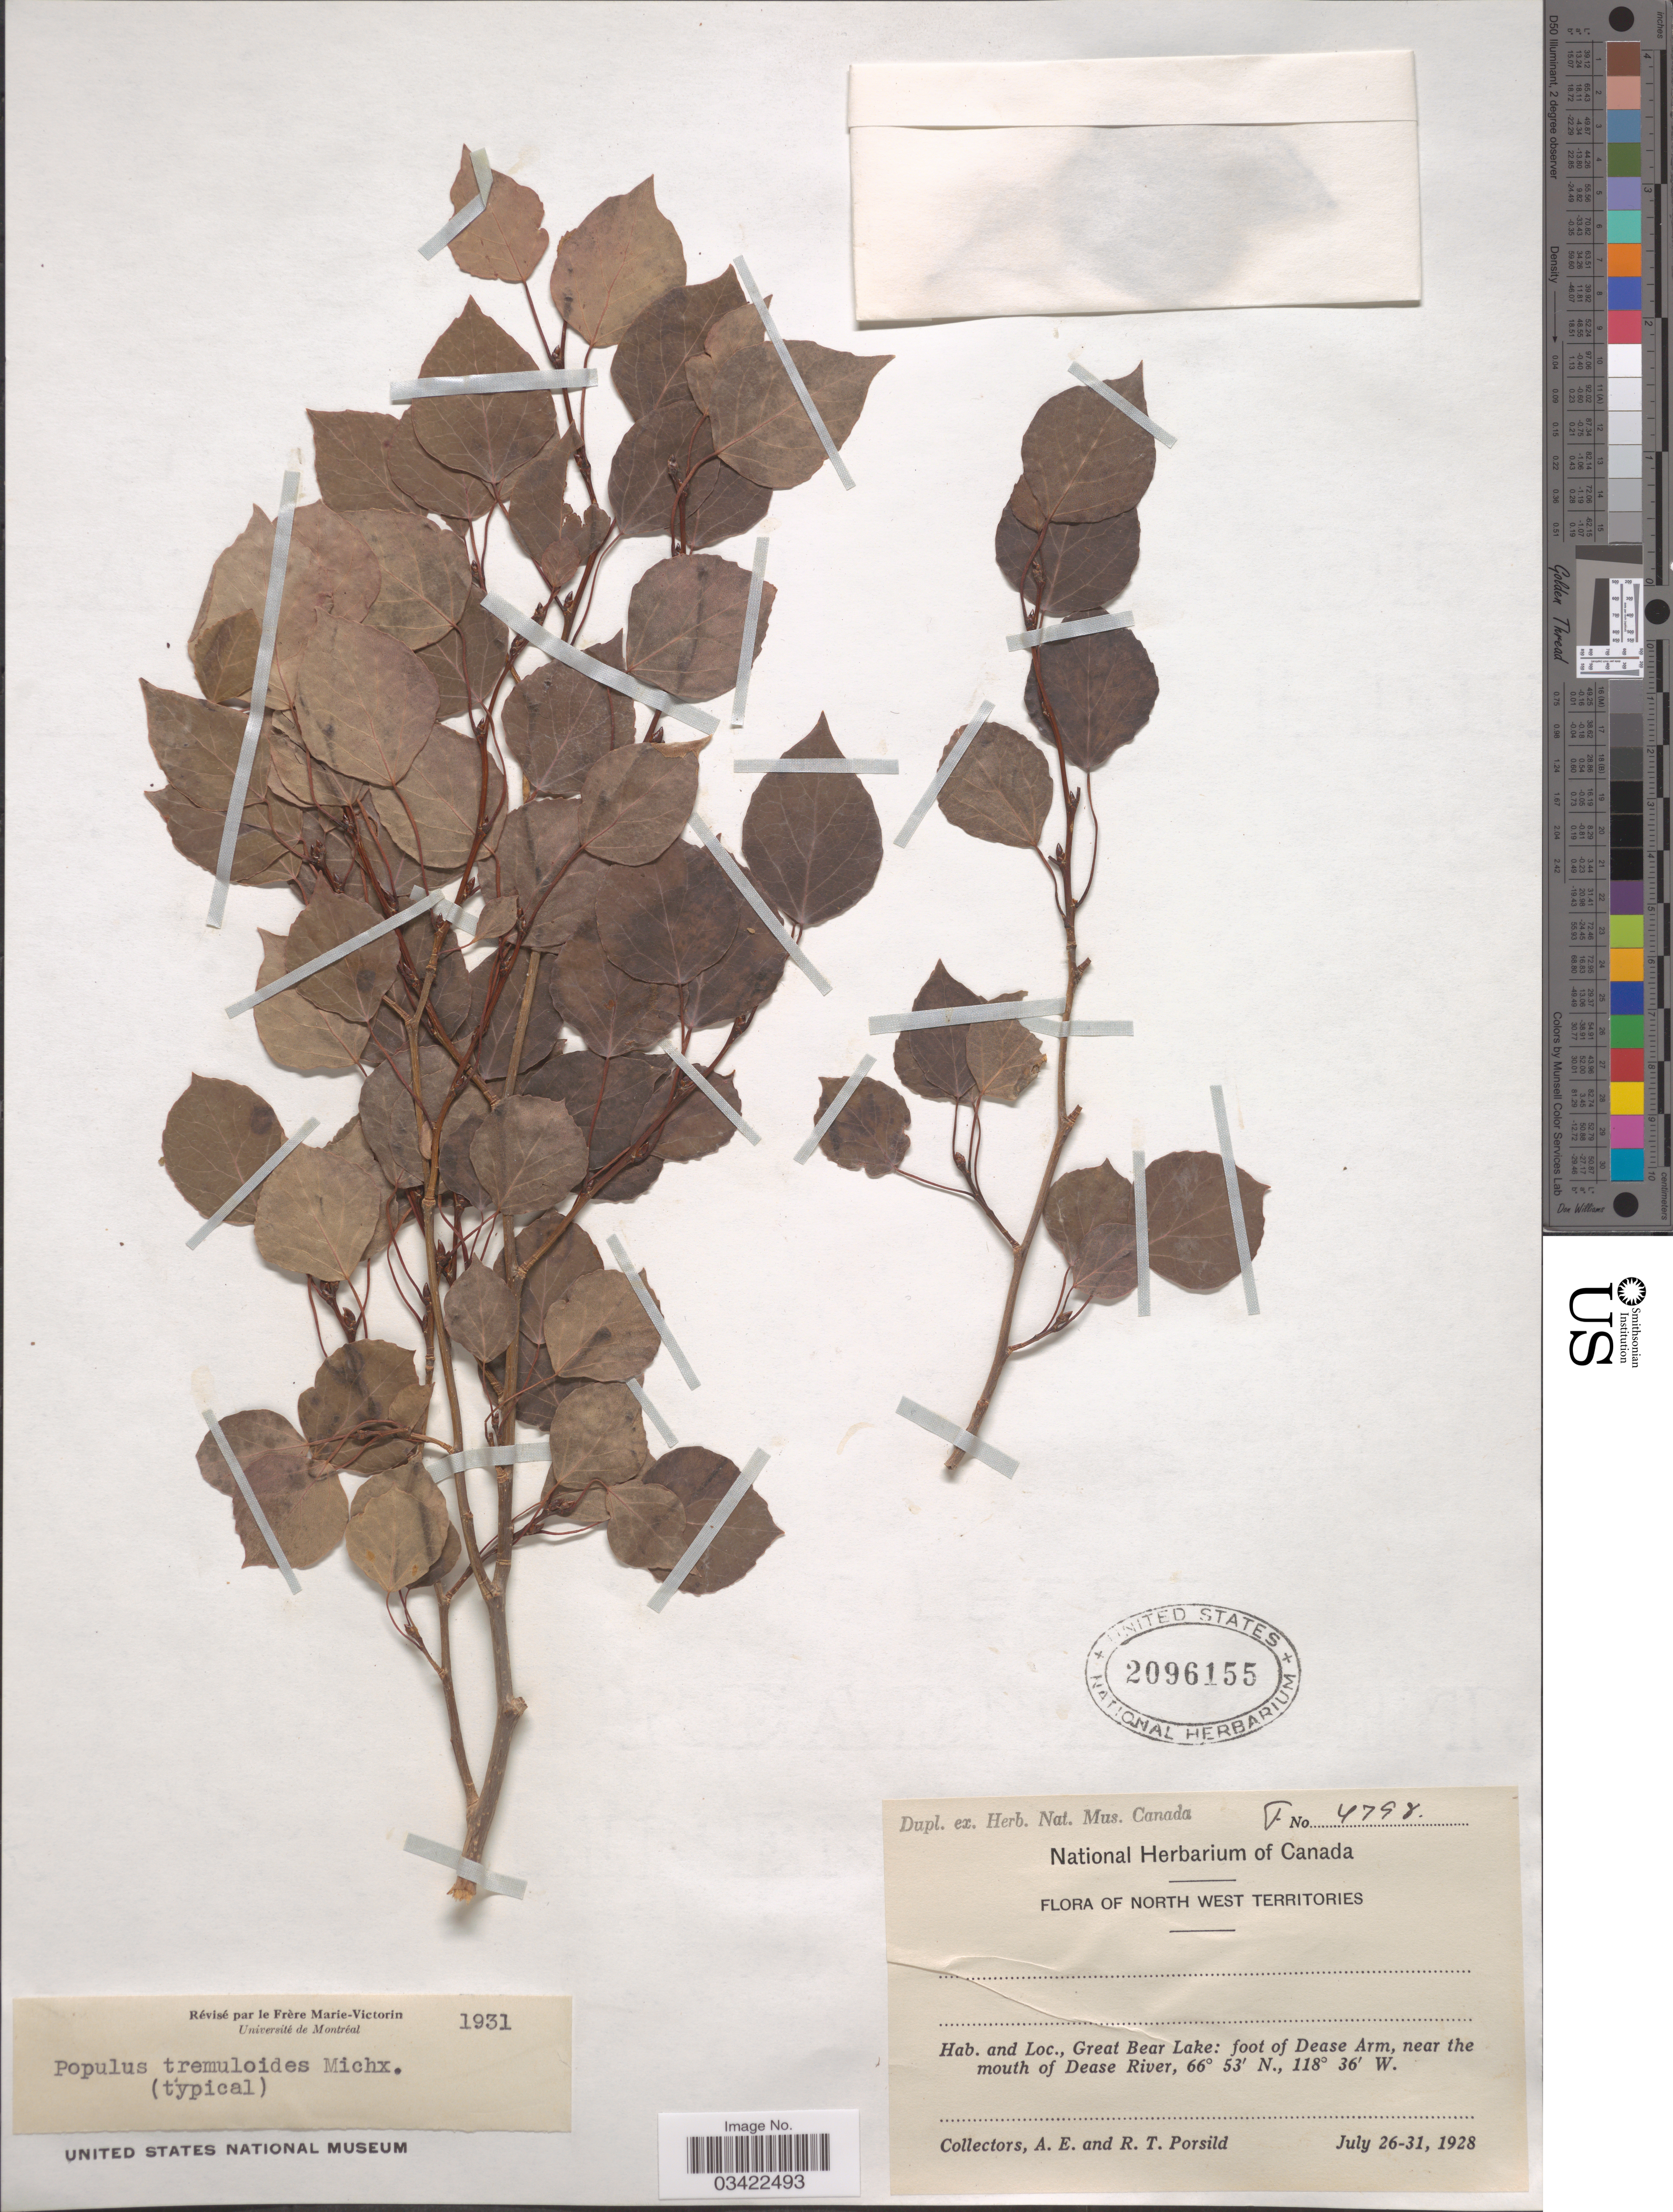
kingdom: Plantae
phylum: Tracheophyta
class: Magnoliopsida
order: Malpighiales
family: Salicaceae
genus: Populus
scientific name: Populus tremuloides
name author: Michx.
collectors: A. E. Porsild & R. T. Porsild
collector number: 4798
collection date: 1928-07-26/1928-07-31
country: Canada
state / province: Northwest Territories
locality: Great Bear Lake: foot of Dease Arm, near the mouth of Dease River.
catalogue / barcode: US 2096155